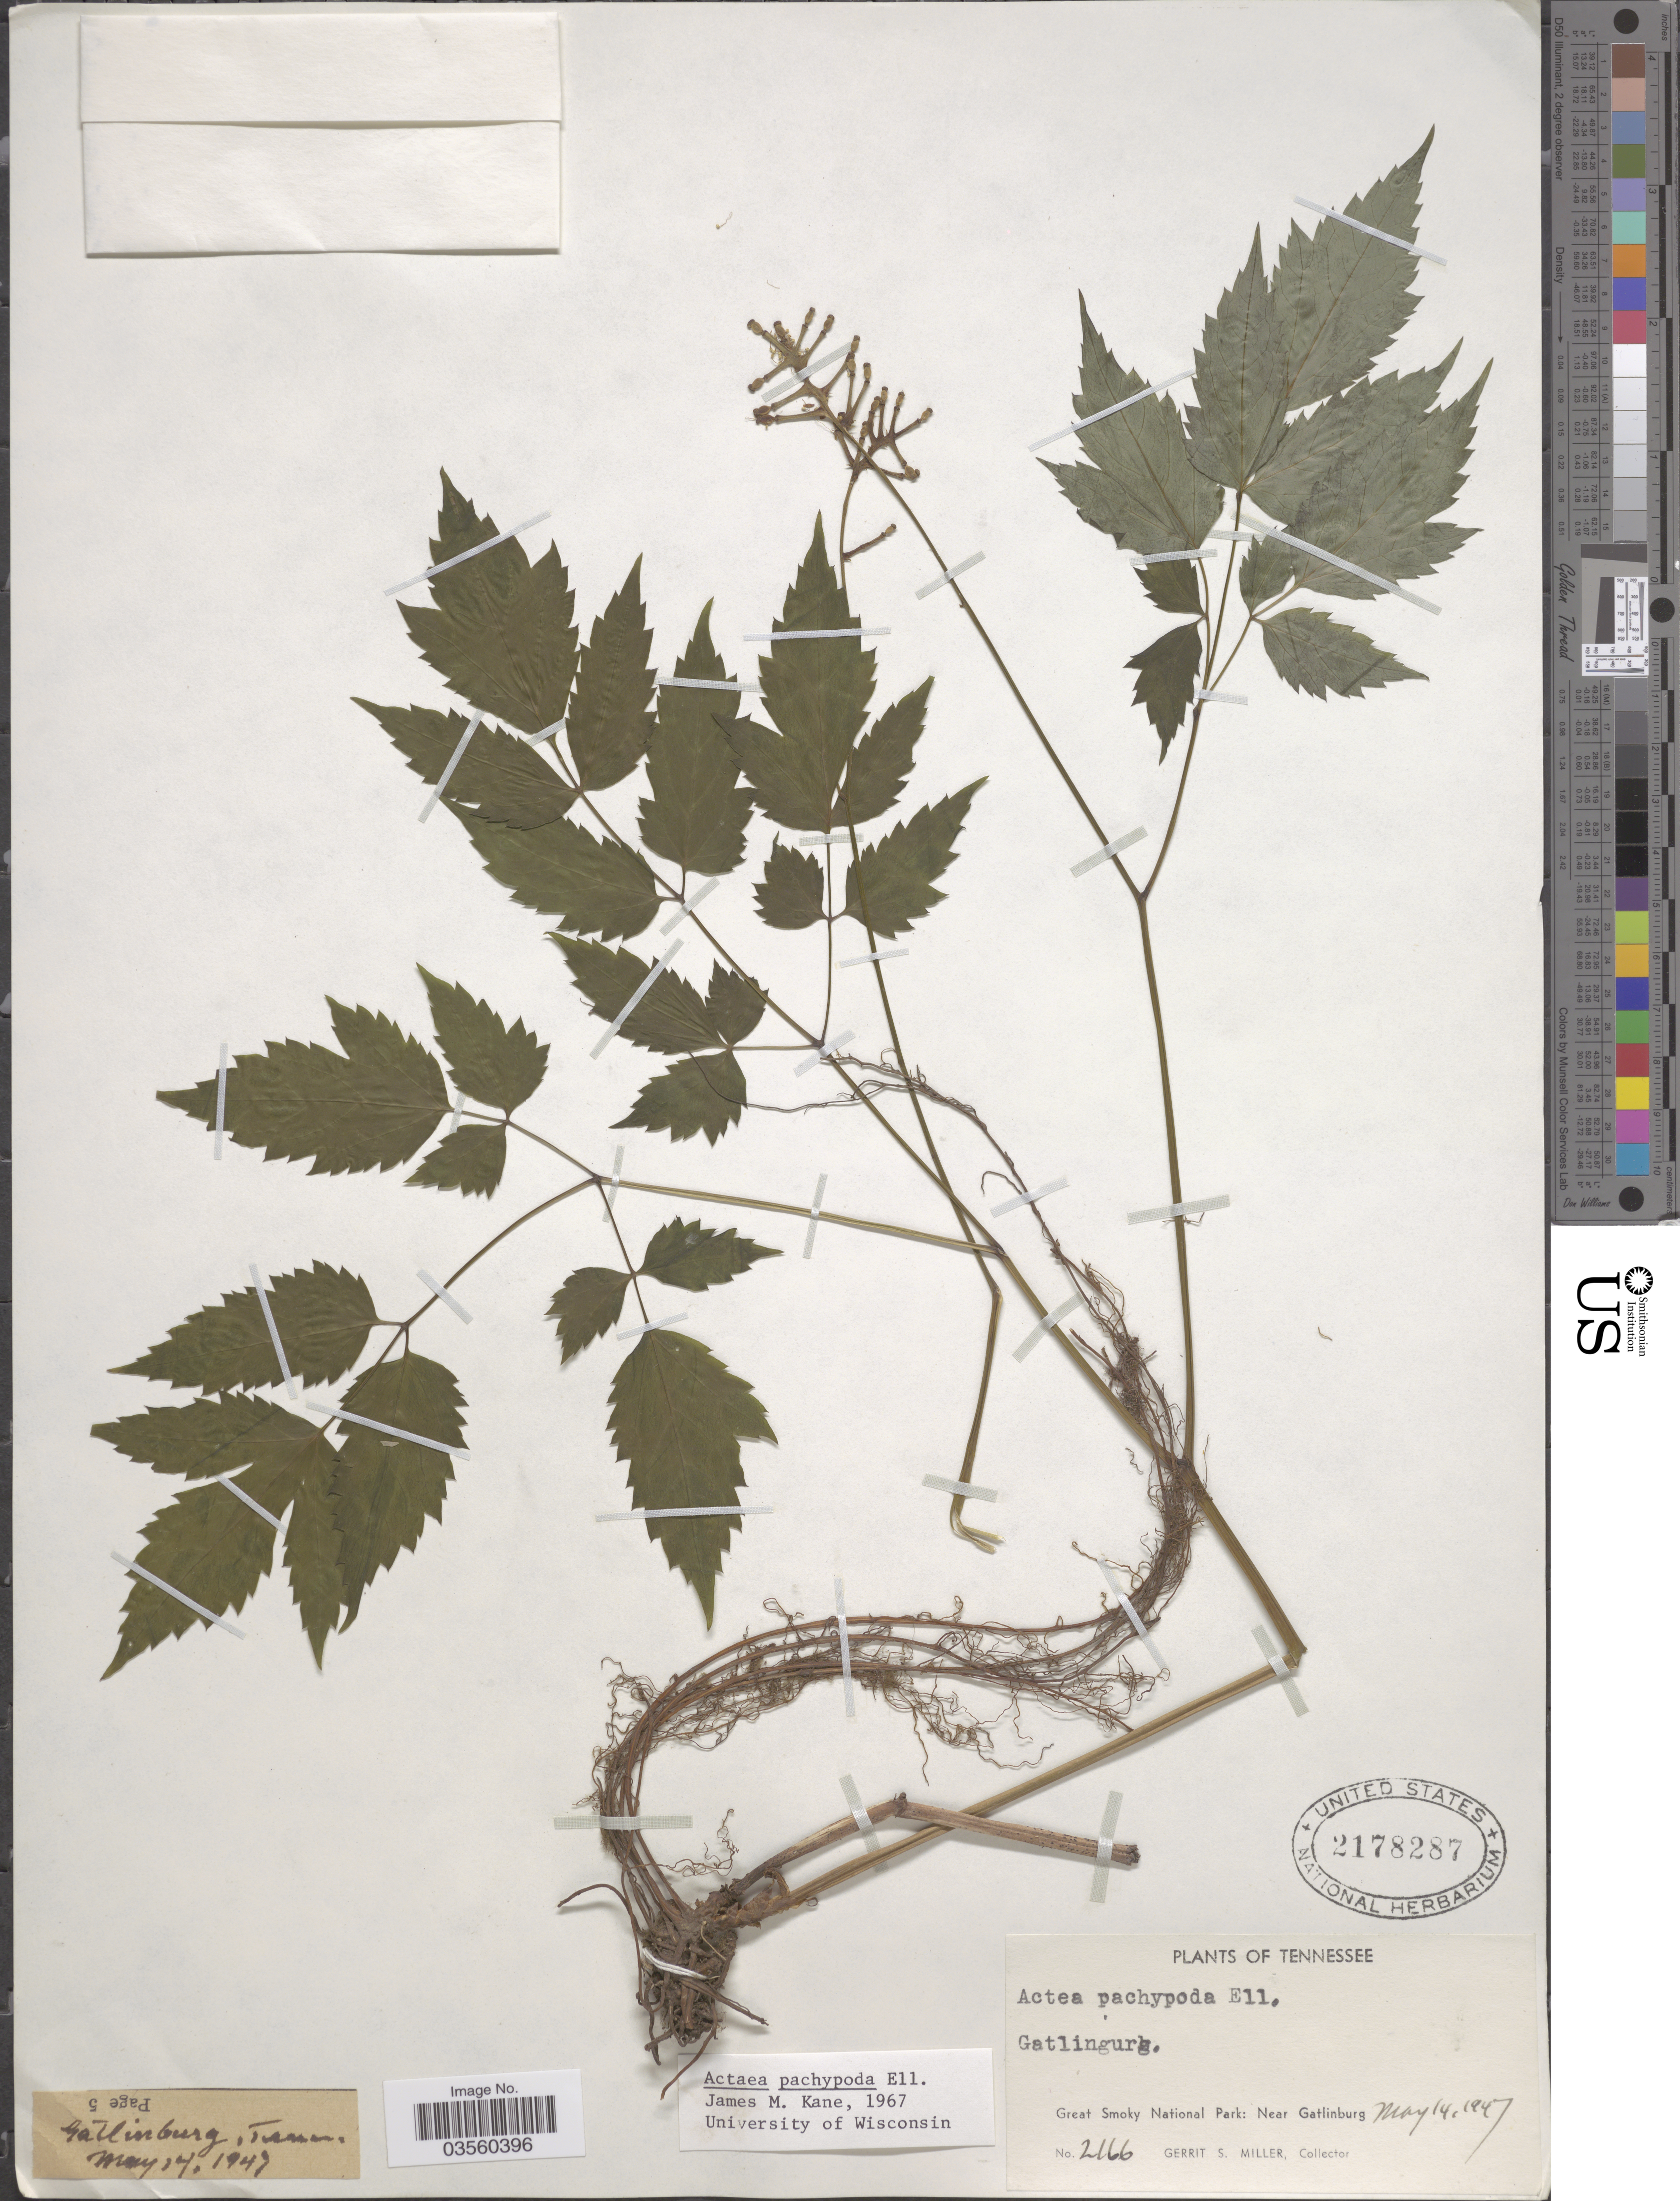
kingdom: Plantae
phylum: Tracheophyta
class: Magnoliopsida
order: Ranunculales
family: Ranunculaceae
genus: Actaea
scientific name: Actaea pachypoda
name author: Elliott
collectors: G. S. Miller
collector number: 2166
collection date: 1947-05-14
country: United States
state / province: Tennessee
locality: Gatlingburg. Great Smoky National Park: near Gatlinburg.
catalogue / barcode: US 2178287